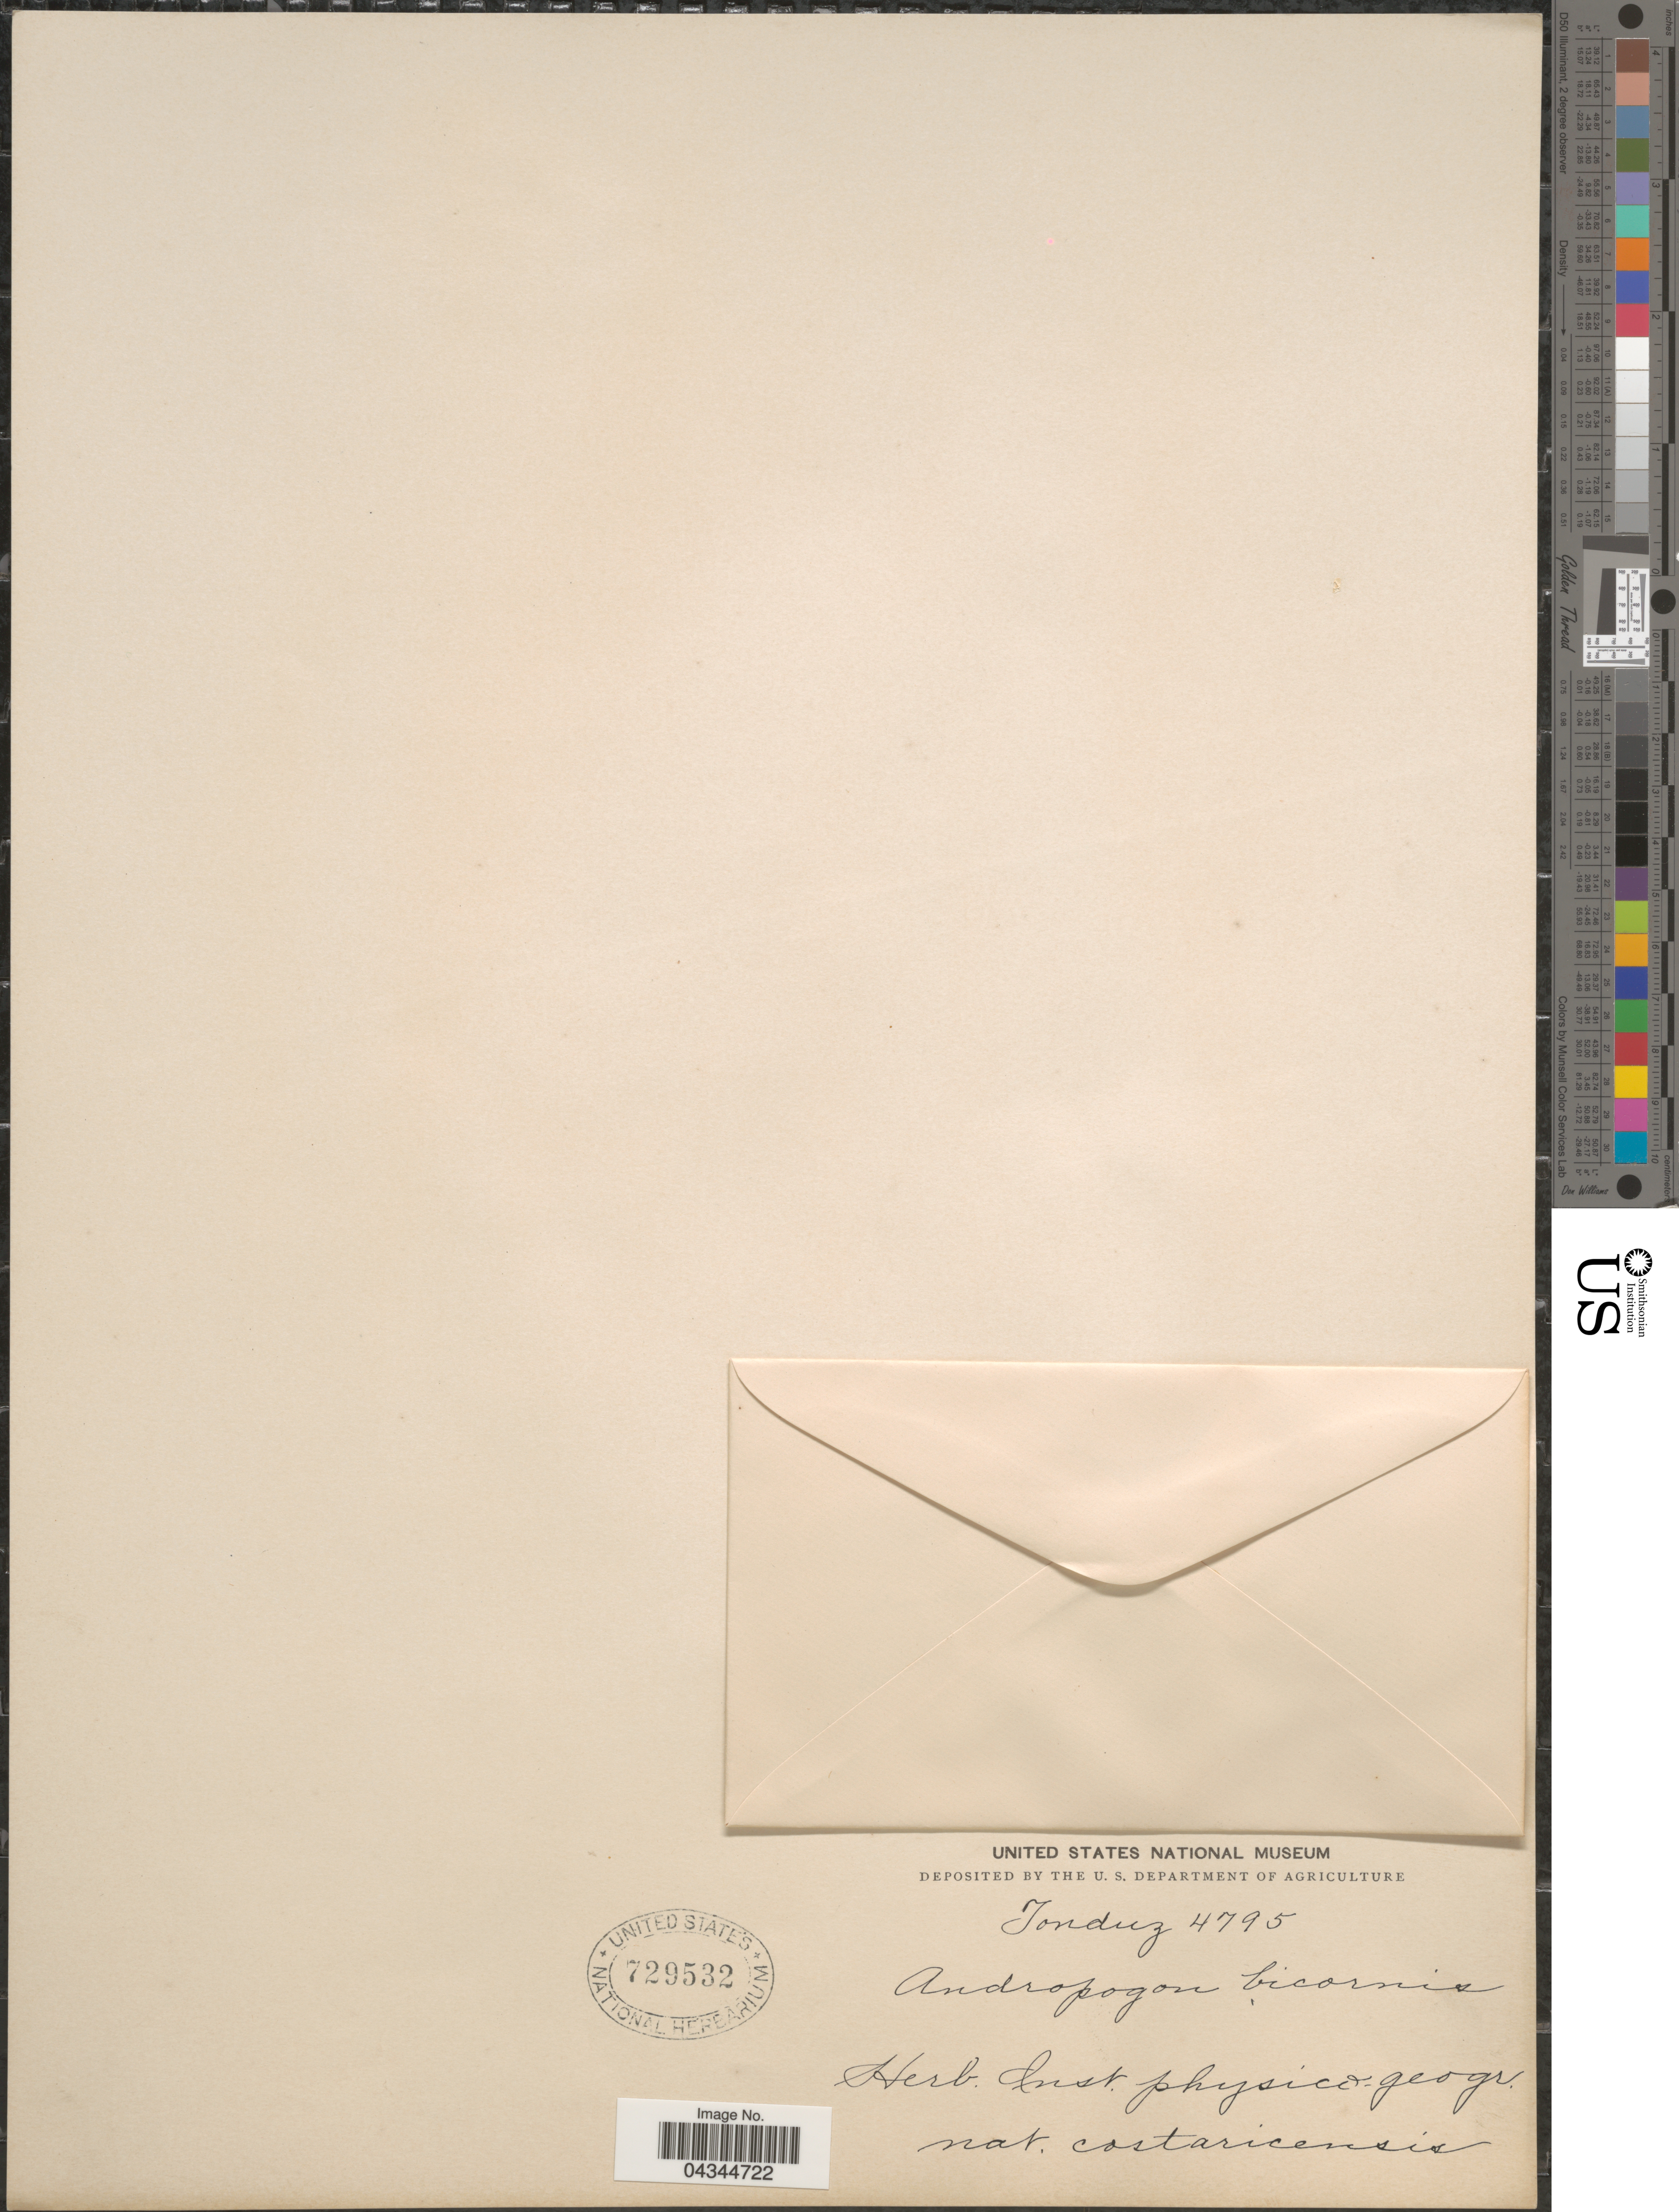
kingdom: Plantae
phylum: Tracheophyta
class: Liliopsida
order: Poales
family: Poaceae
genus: Andropogon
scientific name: Andropogon bicornis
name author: L.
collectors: Tonduz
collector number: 4795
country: Costa Rica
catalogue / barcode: US 729532